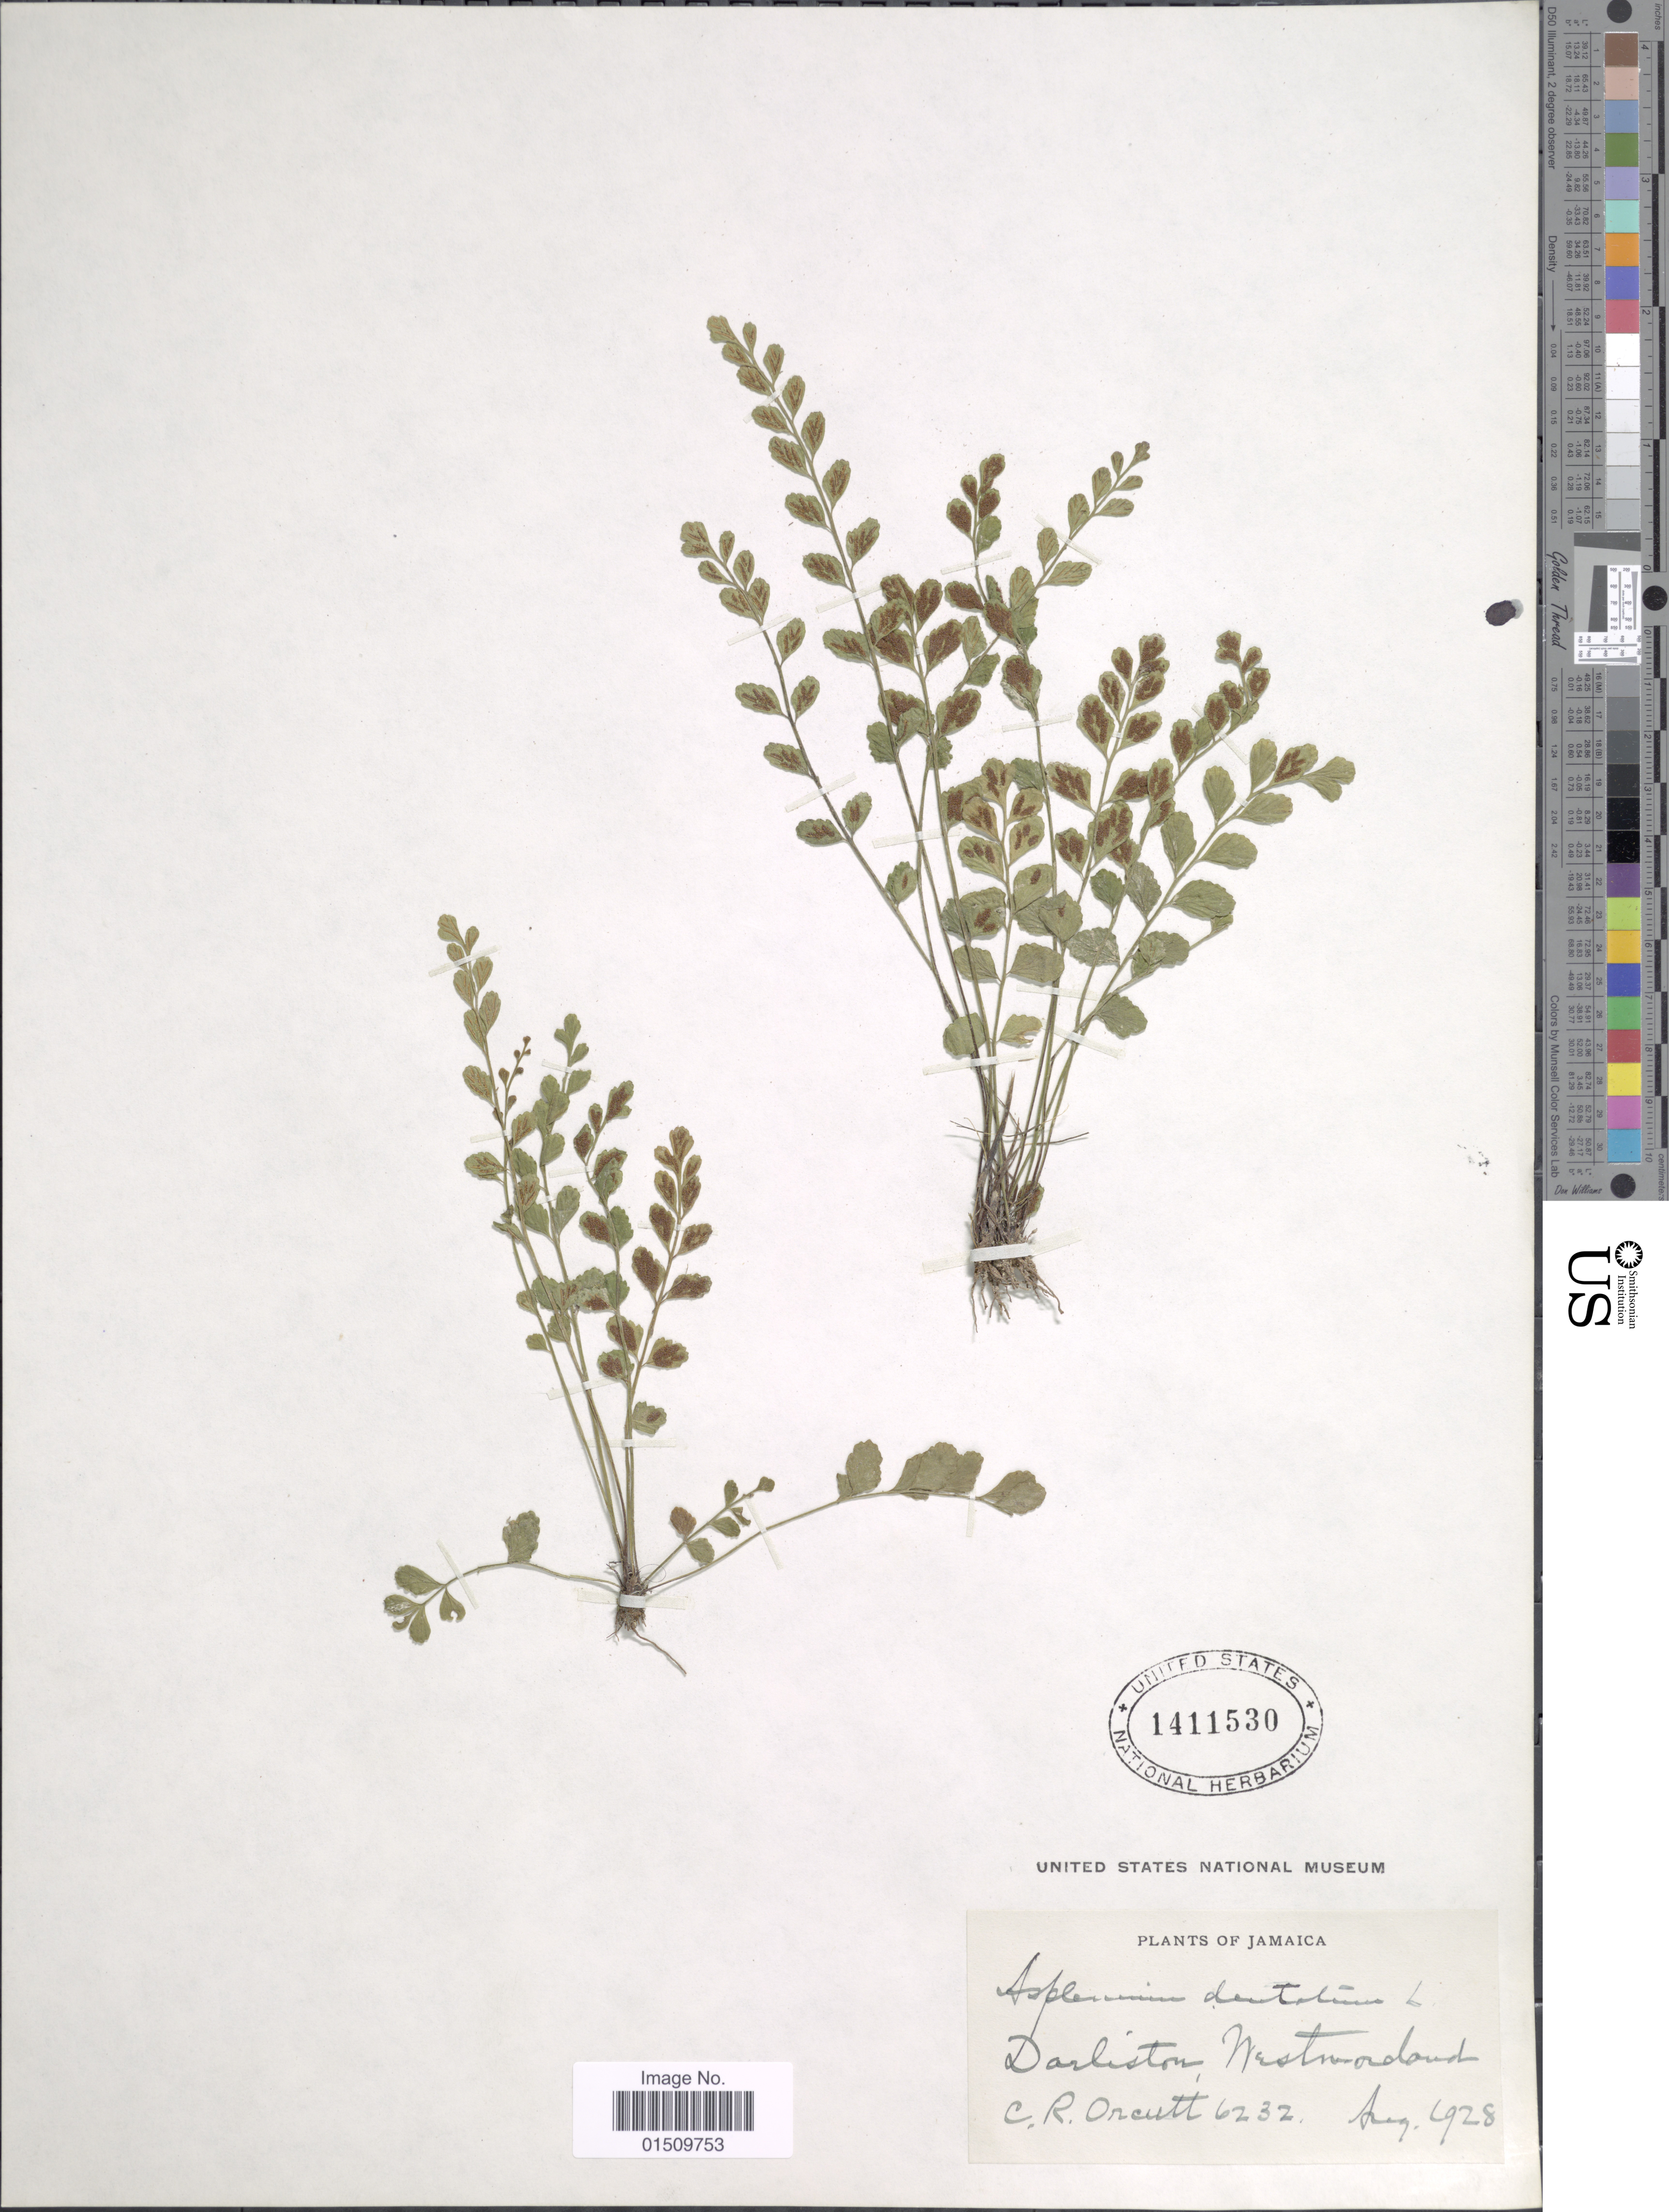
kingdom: Plantae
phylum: Tracheophyta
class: Polypodiopsida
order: Polypodiales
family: Aspleniaceae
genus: Asplenium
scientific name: Asplenium trichomanes-dentatum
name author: L.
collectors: C. R. Orcutt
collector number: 6232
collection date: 1928-08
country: Jamaica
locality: Jamaica, Darliston, Westmoreland.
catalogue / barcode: US 1411530